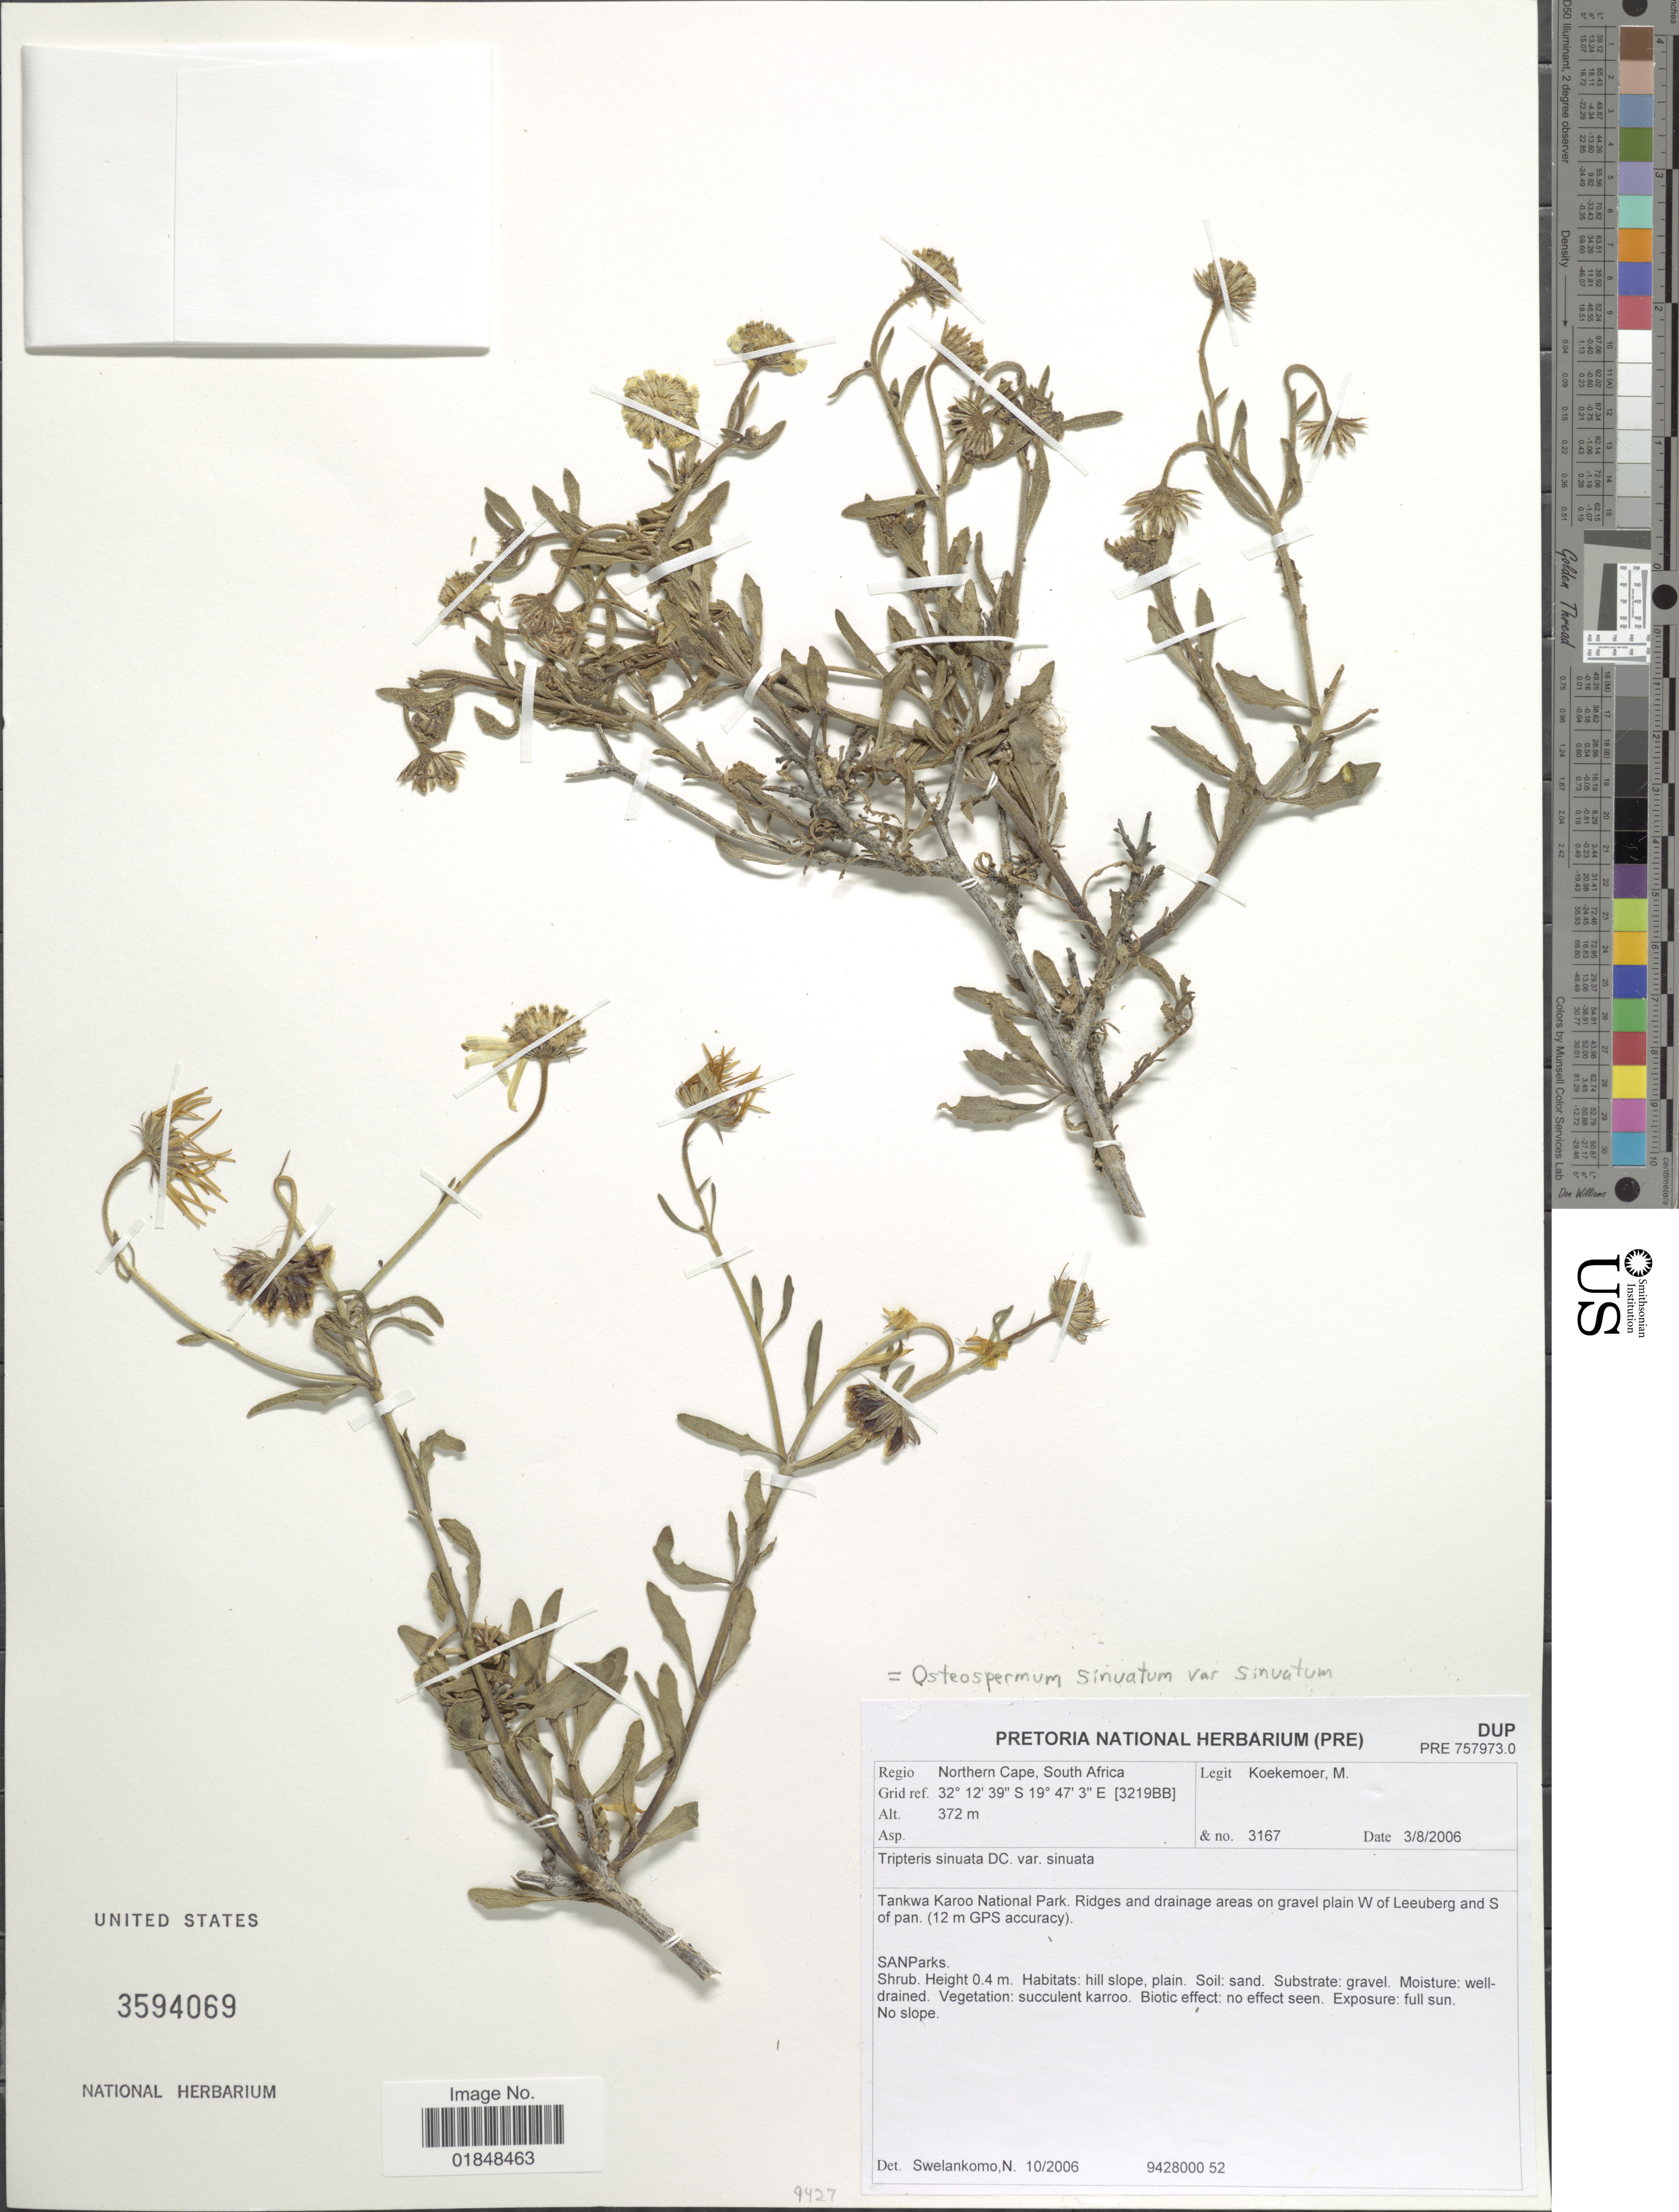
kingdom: Plantae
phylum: Tracheophyta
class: Magnoliopsida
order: Asterales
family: Asteraceae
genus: Osteospermum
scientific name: Osteospermum sinuatum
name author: DC.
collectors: M. Koekemoer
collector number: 3167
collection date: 2006-08-03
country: South Africa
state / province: Northern Cape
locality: Tankwa Karoo National Par. Ridges and drainage areas on gravel plan W of Leeuberg and S of pan (12 m GPS accuracy)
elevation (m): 372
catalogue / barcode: US 3594069